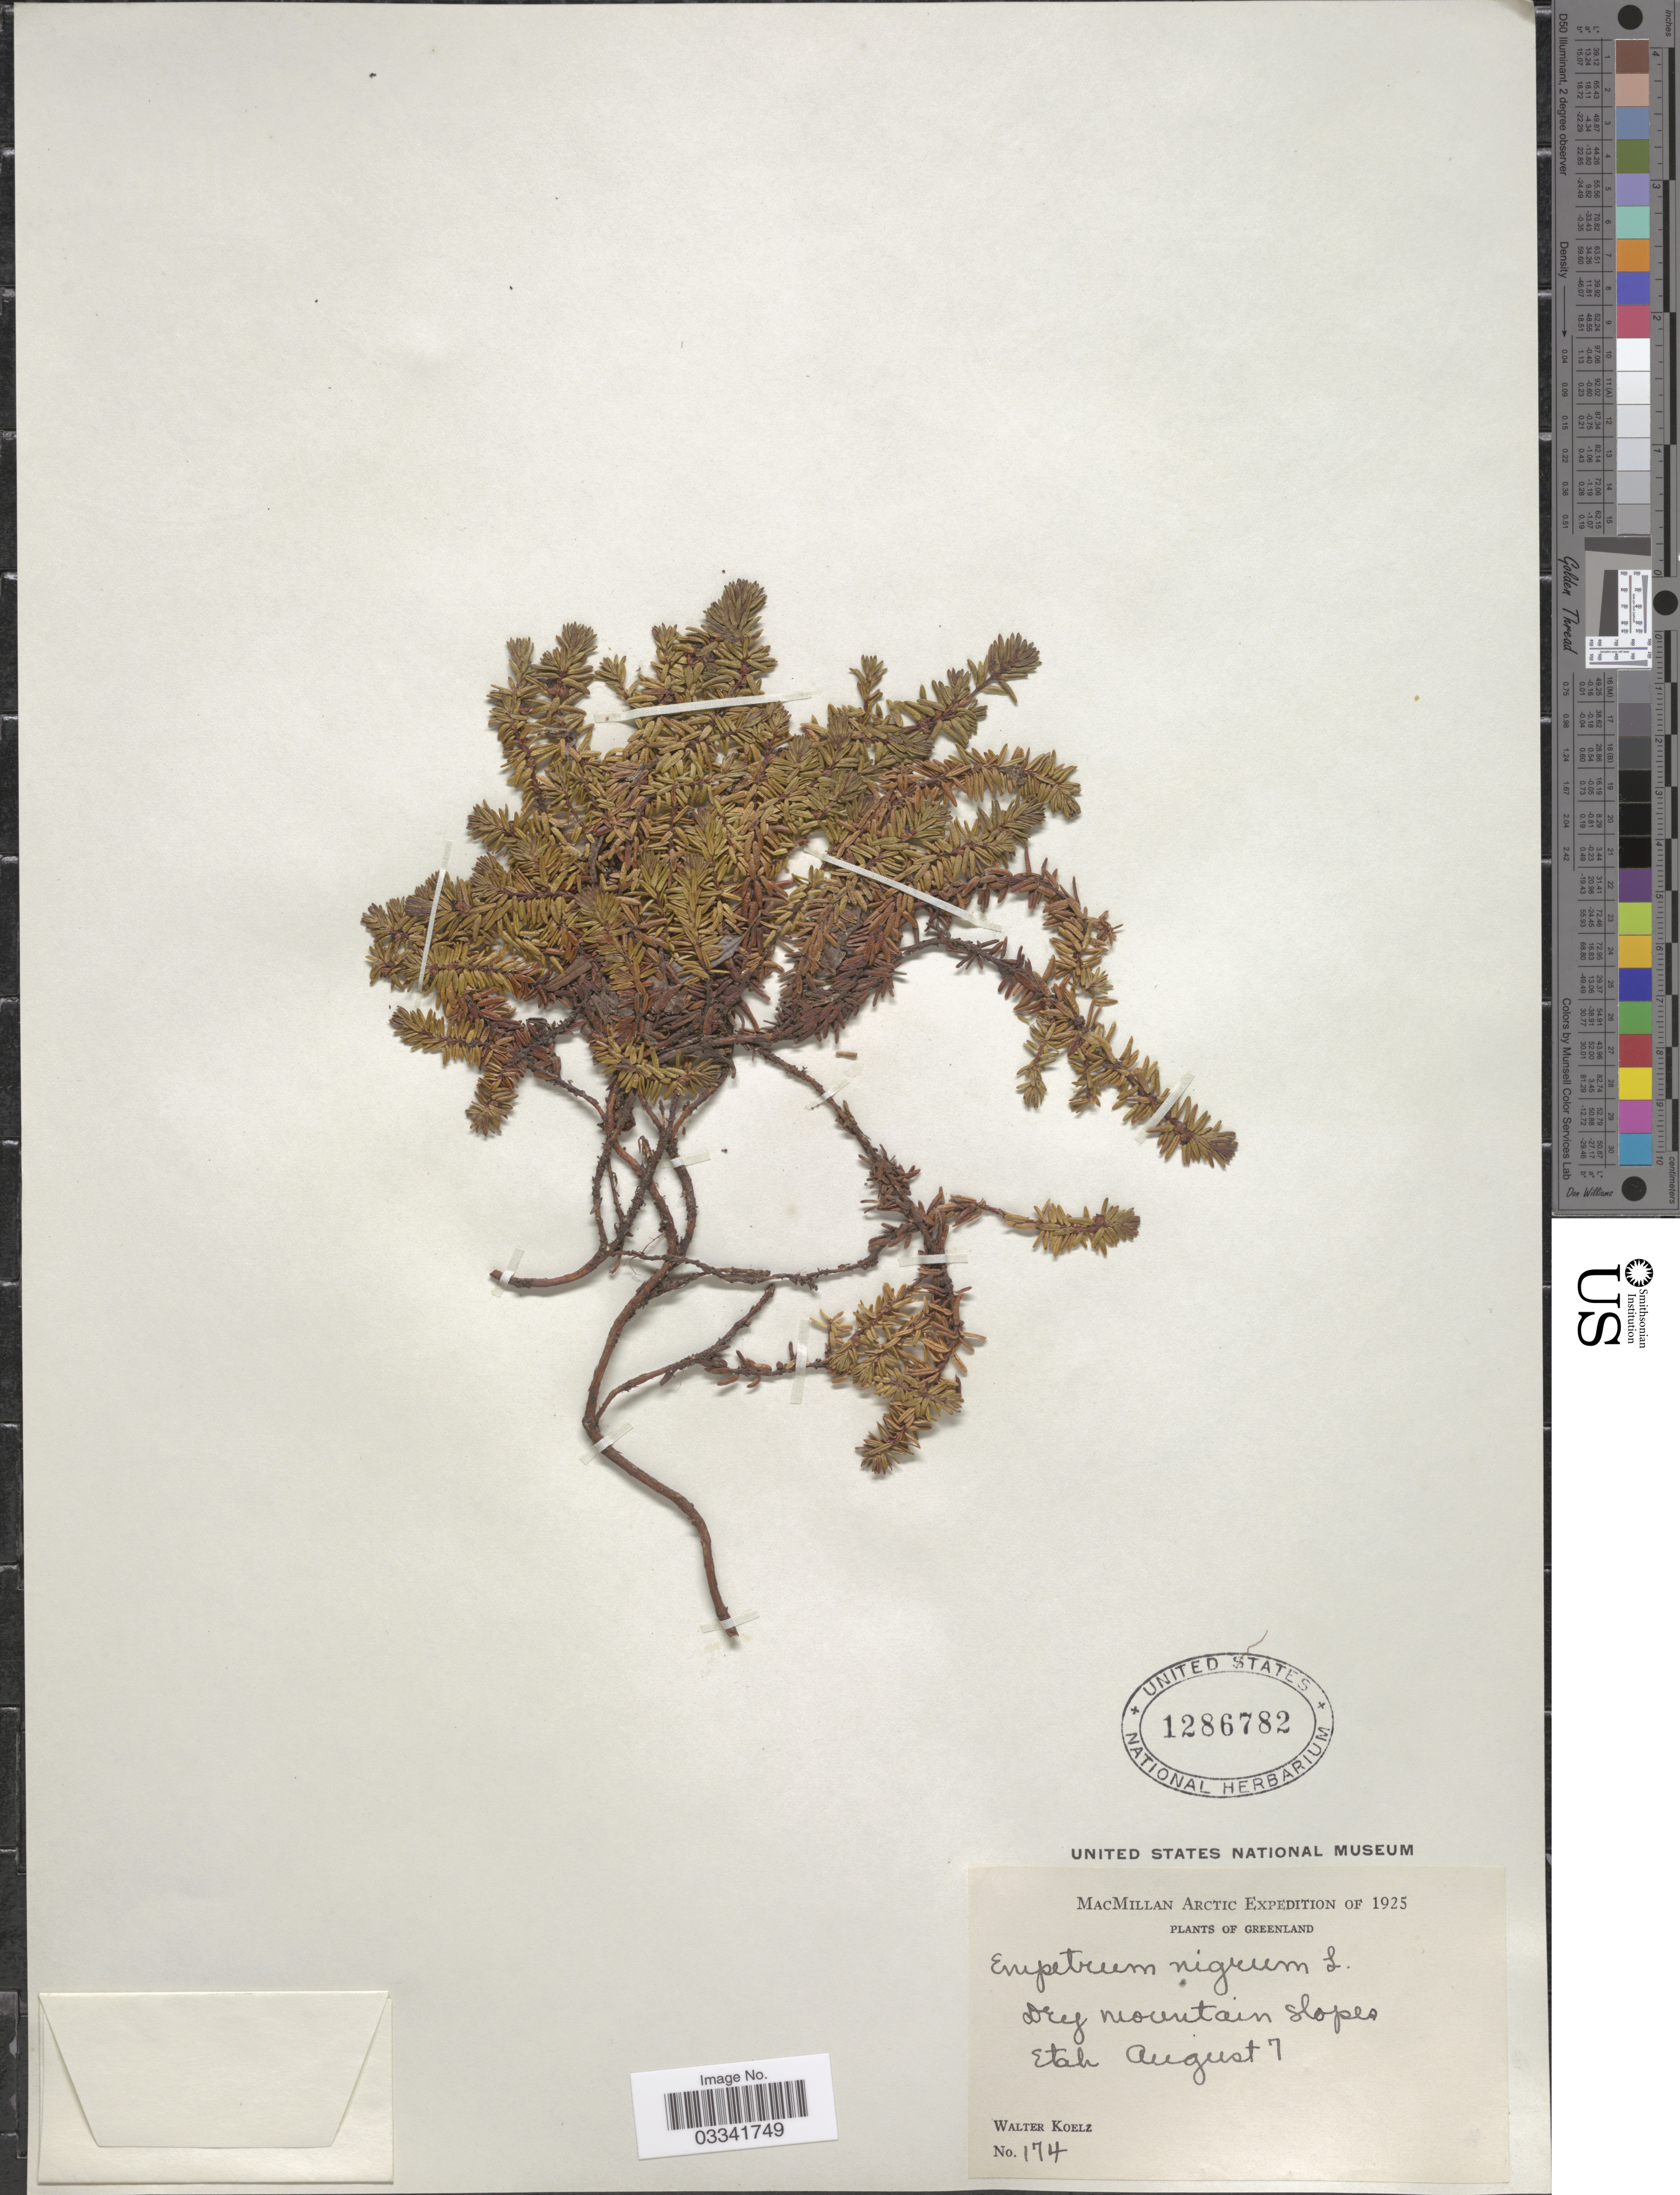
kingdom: Plantae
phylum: Tracheophyta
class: Magnoliopsida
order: Ericales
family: Ericaceae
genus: Empetrum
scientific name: Empetrum nigrum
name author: L.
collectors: W. N. Koelz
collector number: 174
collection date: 1925-08-07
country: Greenland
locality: Etah.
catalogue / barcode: US 1286782